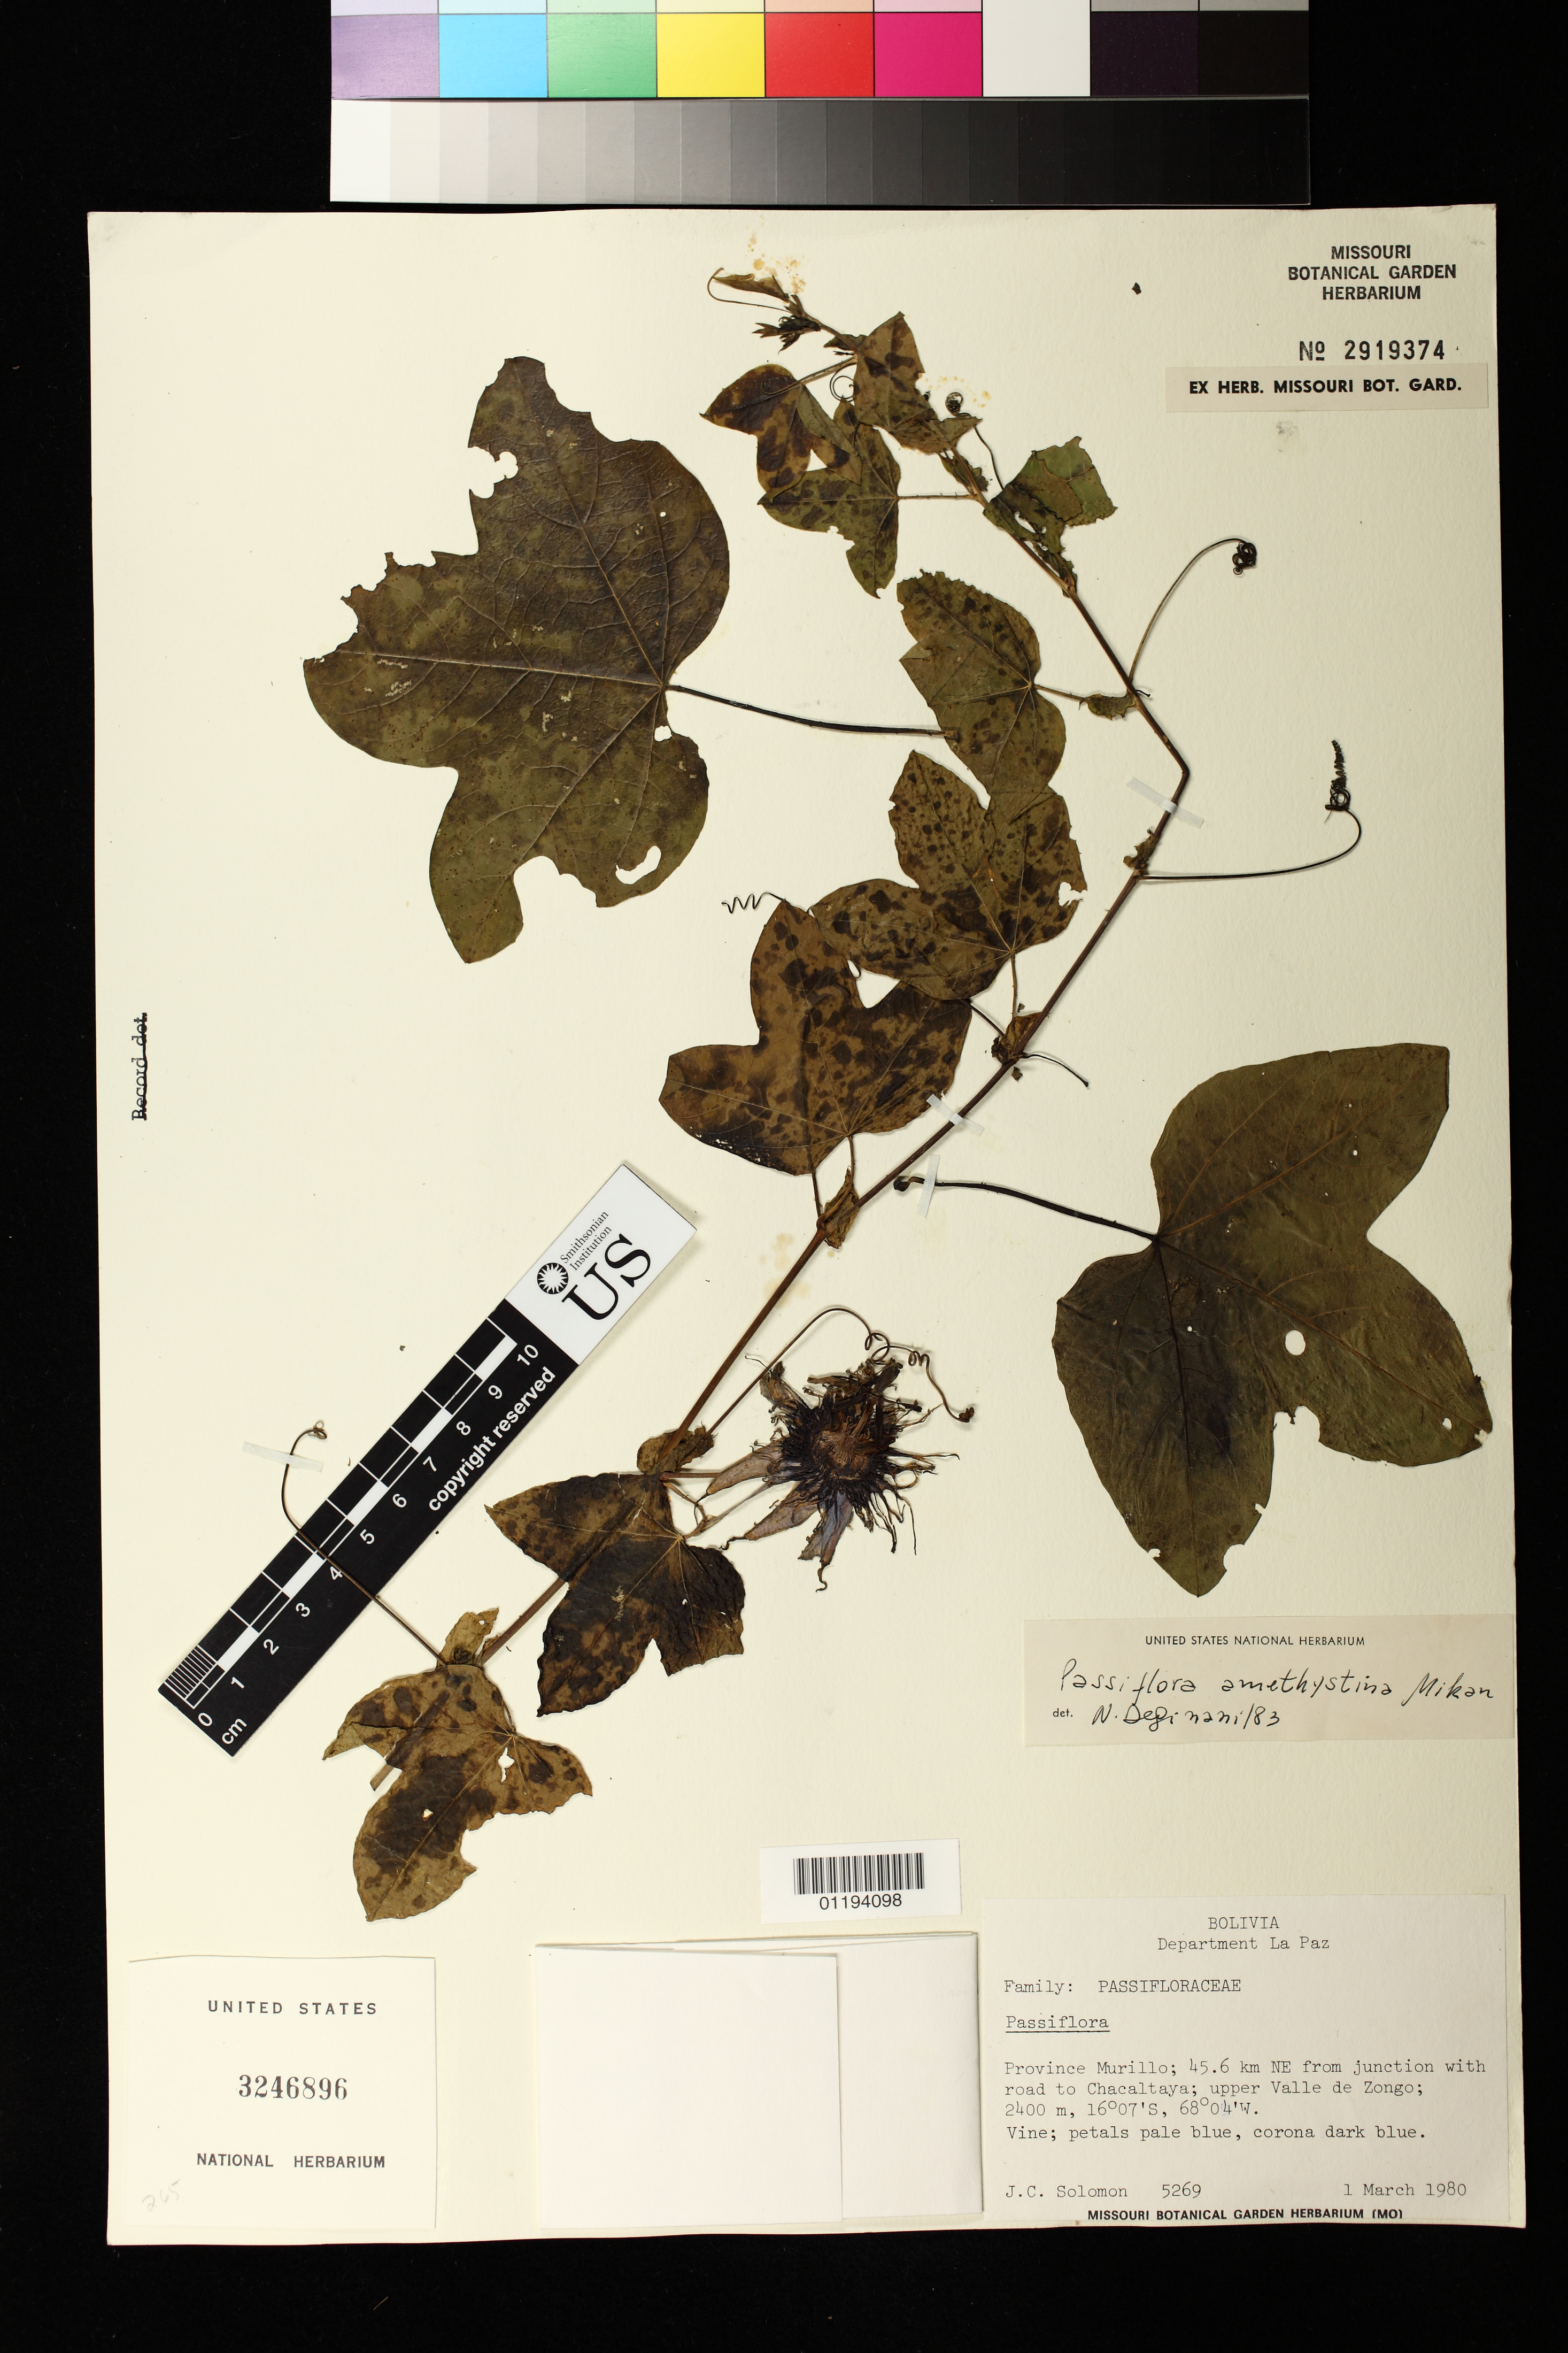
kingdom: Plantae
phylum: Tracheophyta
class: Magnoliopsida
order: Malpighiales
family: Passifloraceae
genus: Passiflora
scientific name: Passiflora amethystina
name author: J.C. Mikan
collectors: J. C. Solomon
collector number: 5269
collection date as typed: Mar 1 1980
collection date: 1980-03-01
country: Bolivia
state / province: La Paz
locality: Province Murillo; 45.6 km NE from junction with road to Chacaltaya; upper Valle de Zongo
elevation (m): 2400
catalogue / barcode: US 3246896